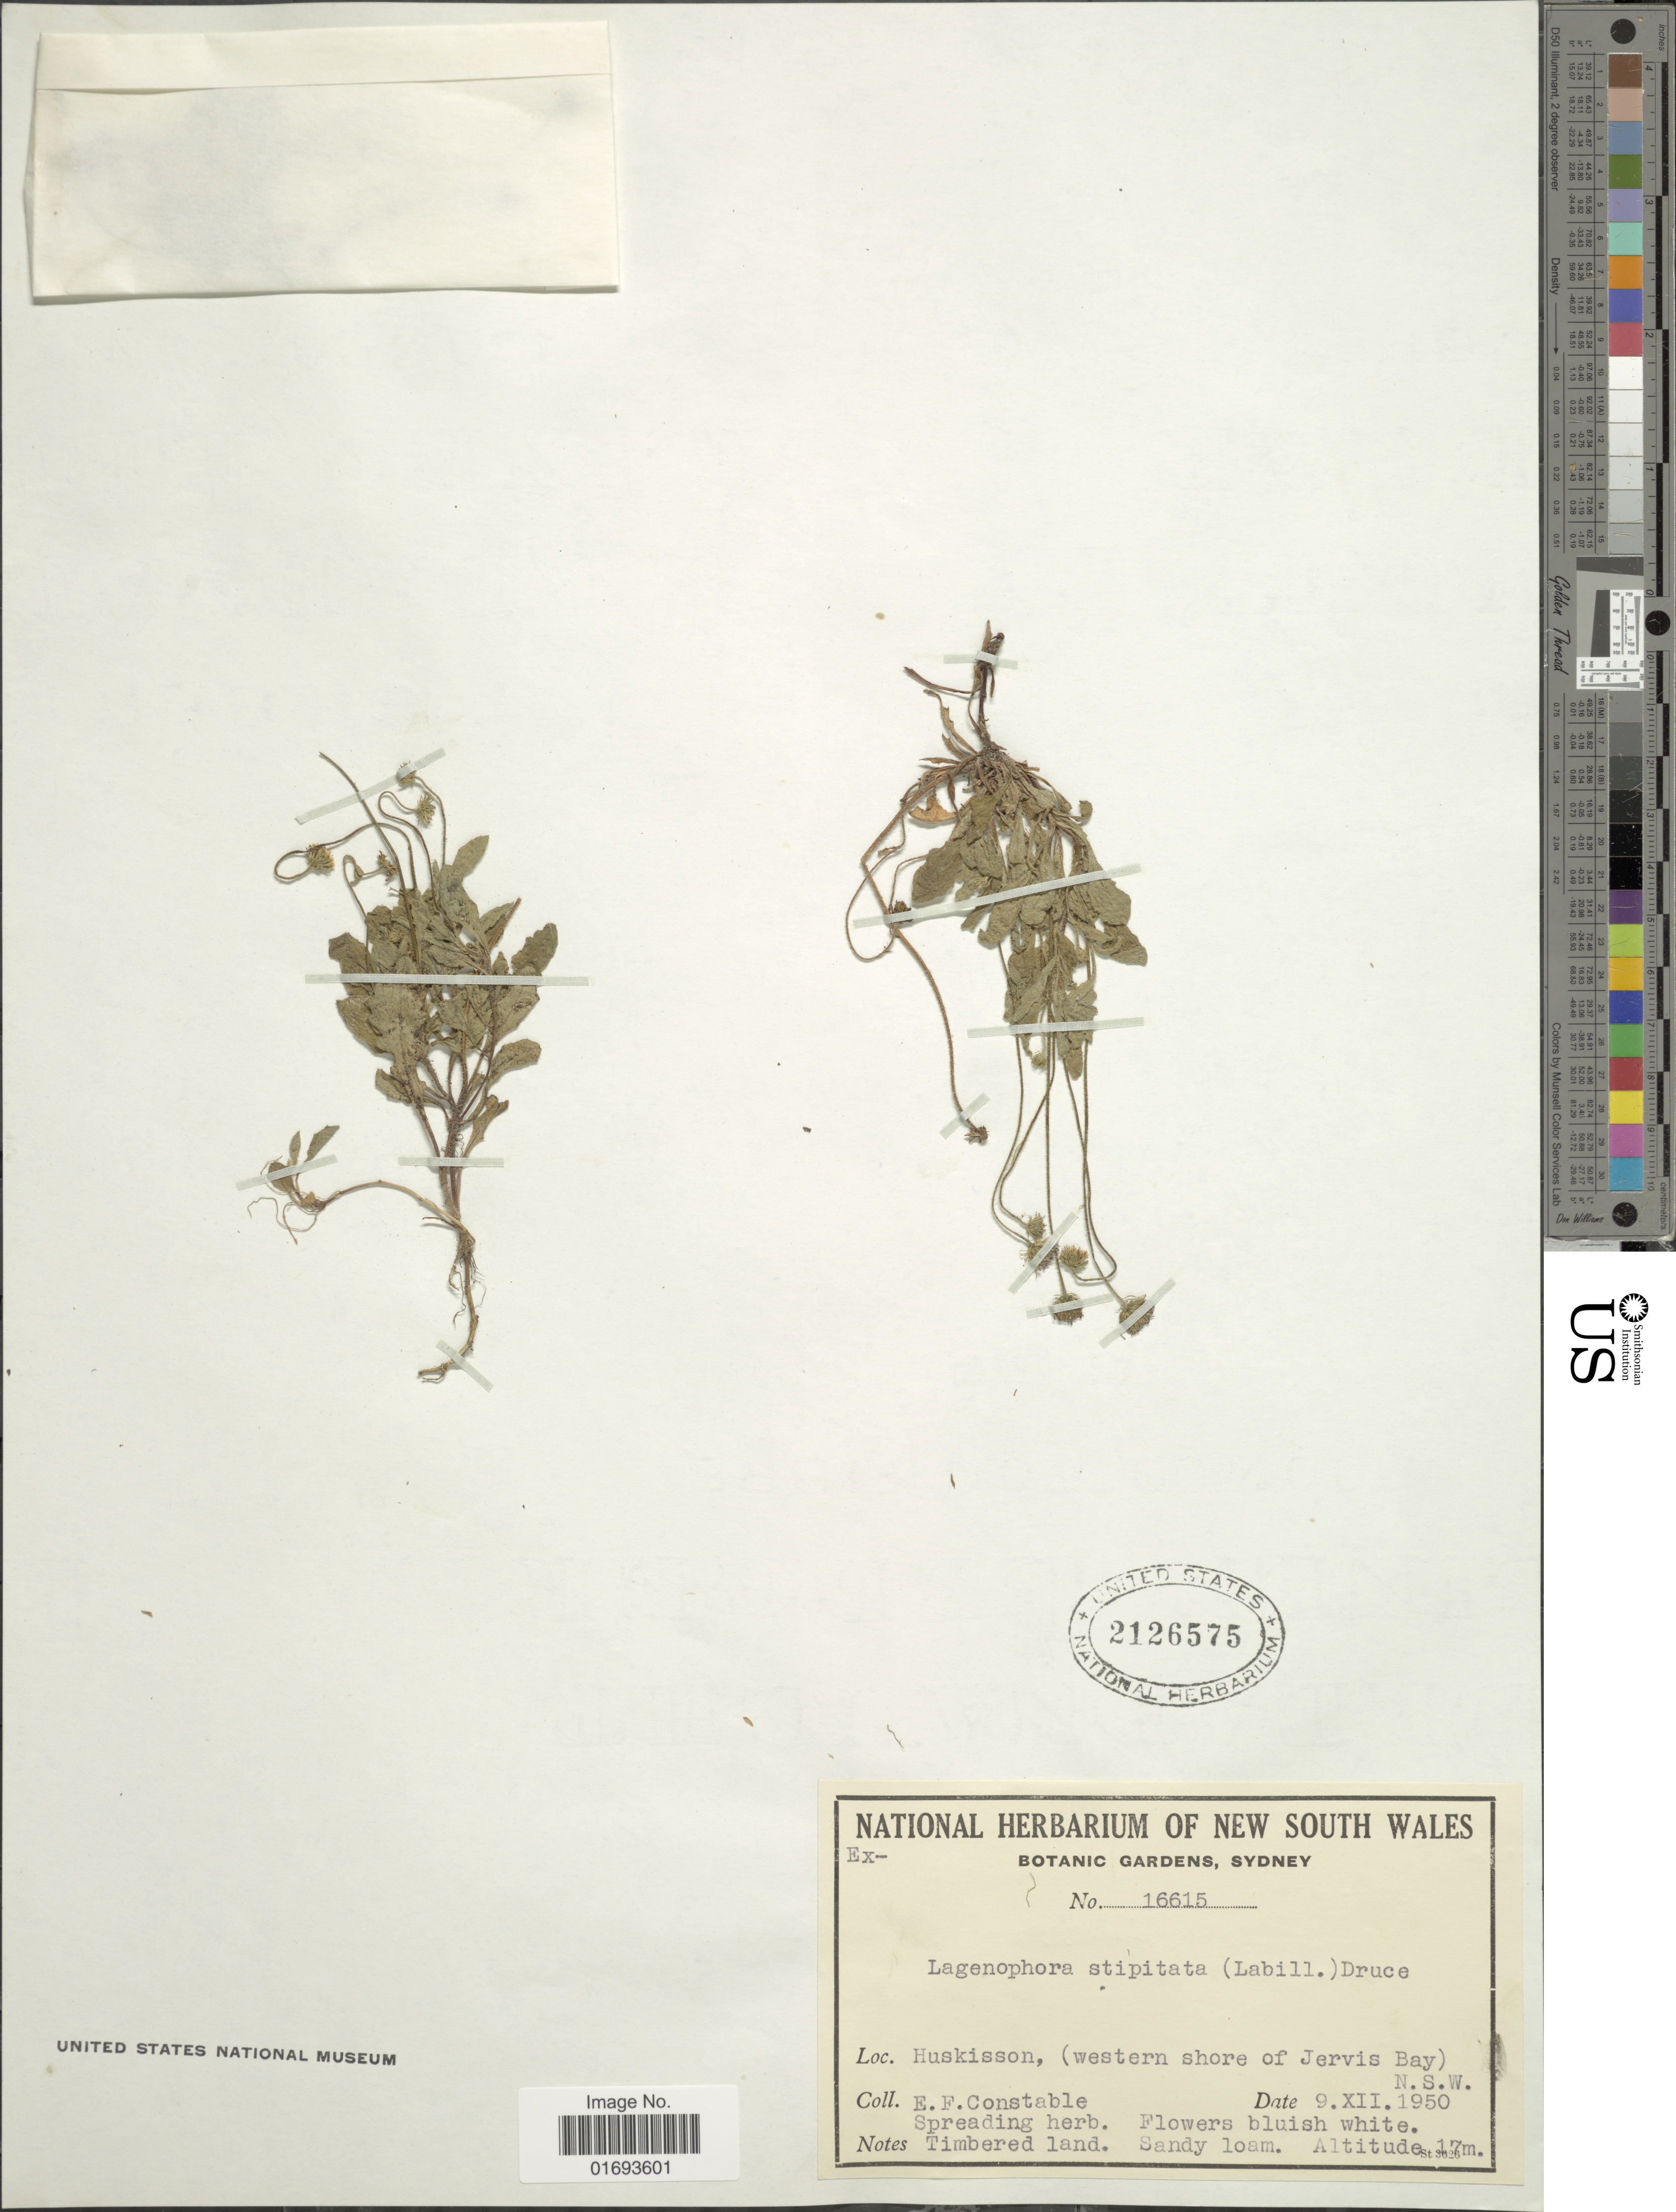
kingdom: Plantae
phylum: Tracheophyta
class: Magnoliopsida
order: Asterales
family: Asteraceae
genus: Lagenophora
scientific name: Lagenophora stipitata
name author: (Labill.) Druce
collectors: E. F. Constable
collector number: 16615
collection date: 1950-12-09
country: Australia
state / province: New South Wales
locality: Huskisson, (western shore of Jervis Bay) N.S.W.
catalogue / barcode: US 2126575